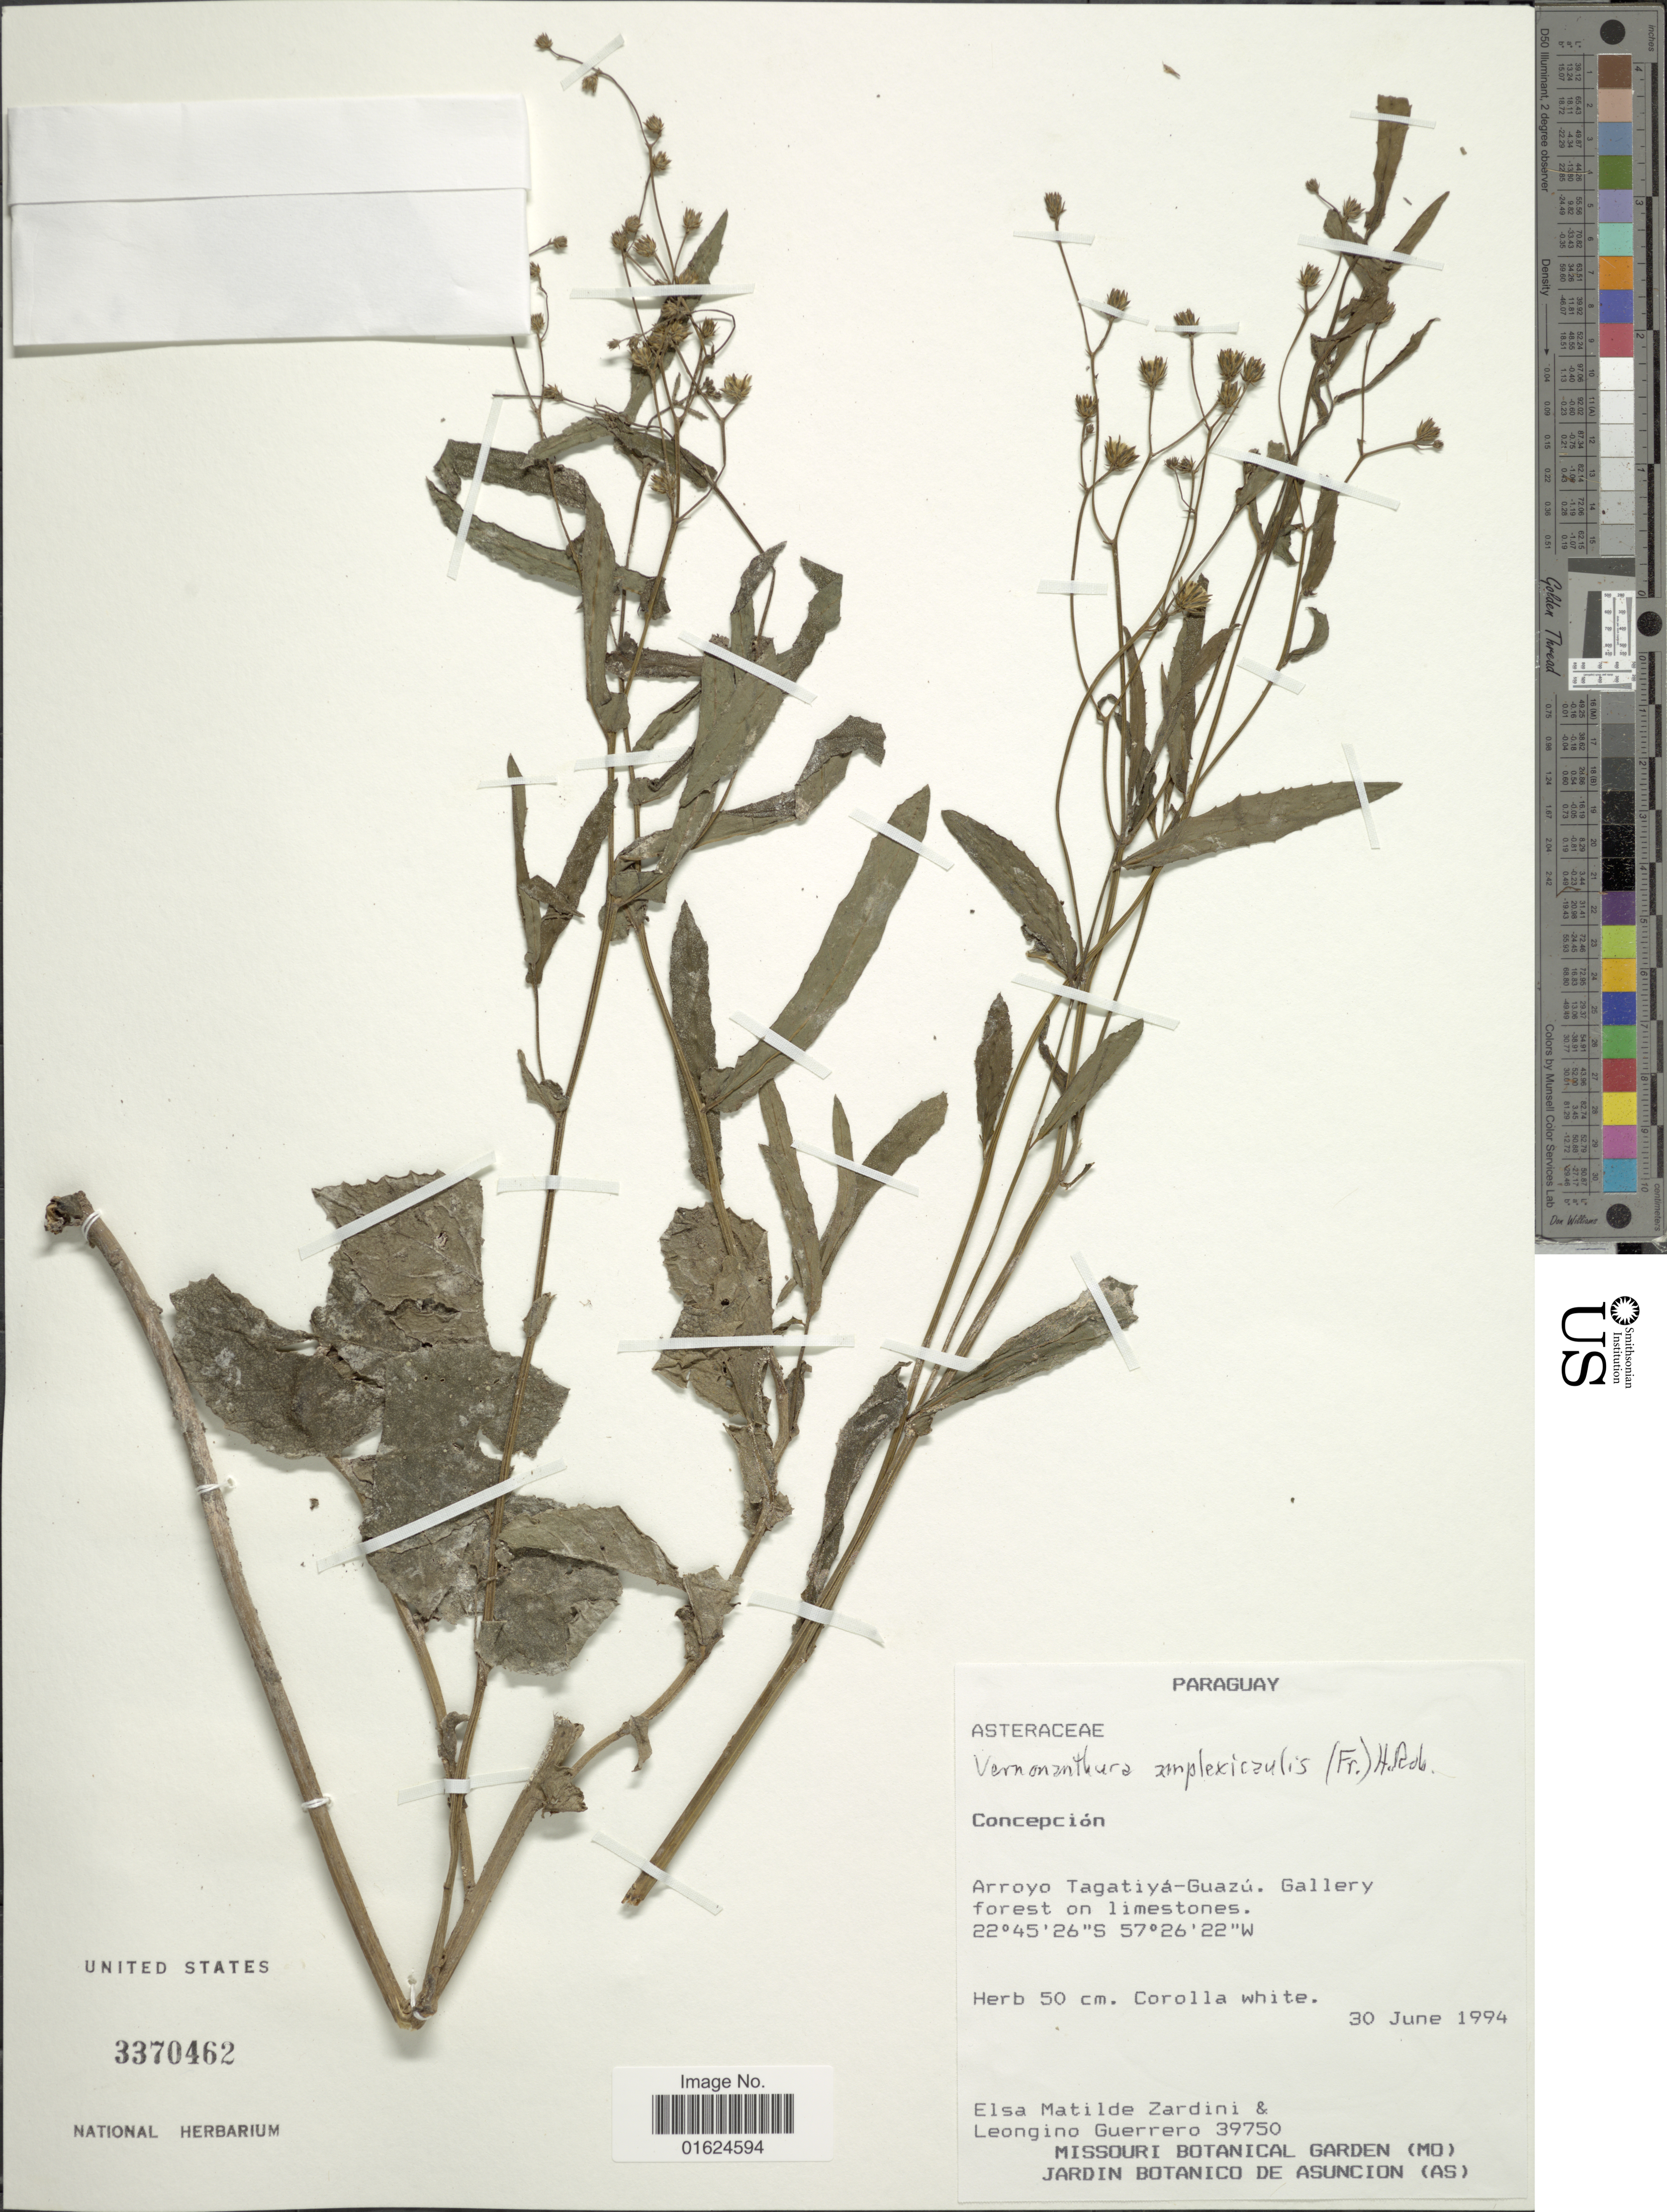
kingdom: Plantae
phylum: Tracheophyta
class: Magnoliopsida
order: Asterales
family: Asteraceae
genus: Vernonanthura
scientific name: Vernonanthura amplexicaulis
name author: (R.E. Fr.) H. Rob.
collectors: E. M. Zardini & L. Guerrero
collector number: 39750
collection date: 1994-06-30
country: Paraguay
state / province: Concepcion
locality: Arroyo Tagatiyá-GUazú. Gallery forest on limestone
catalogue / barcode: US 3370462